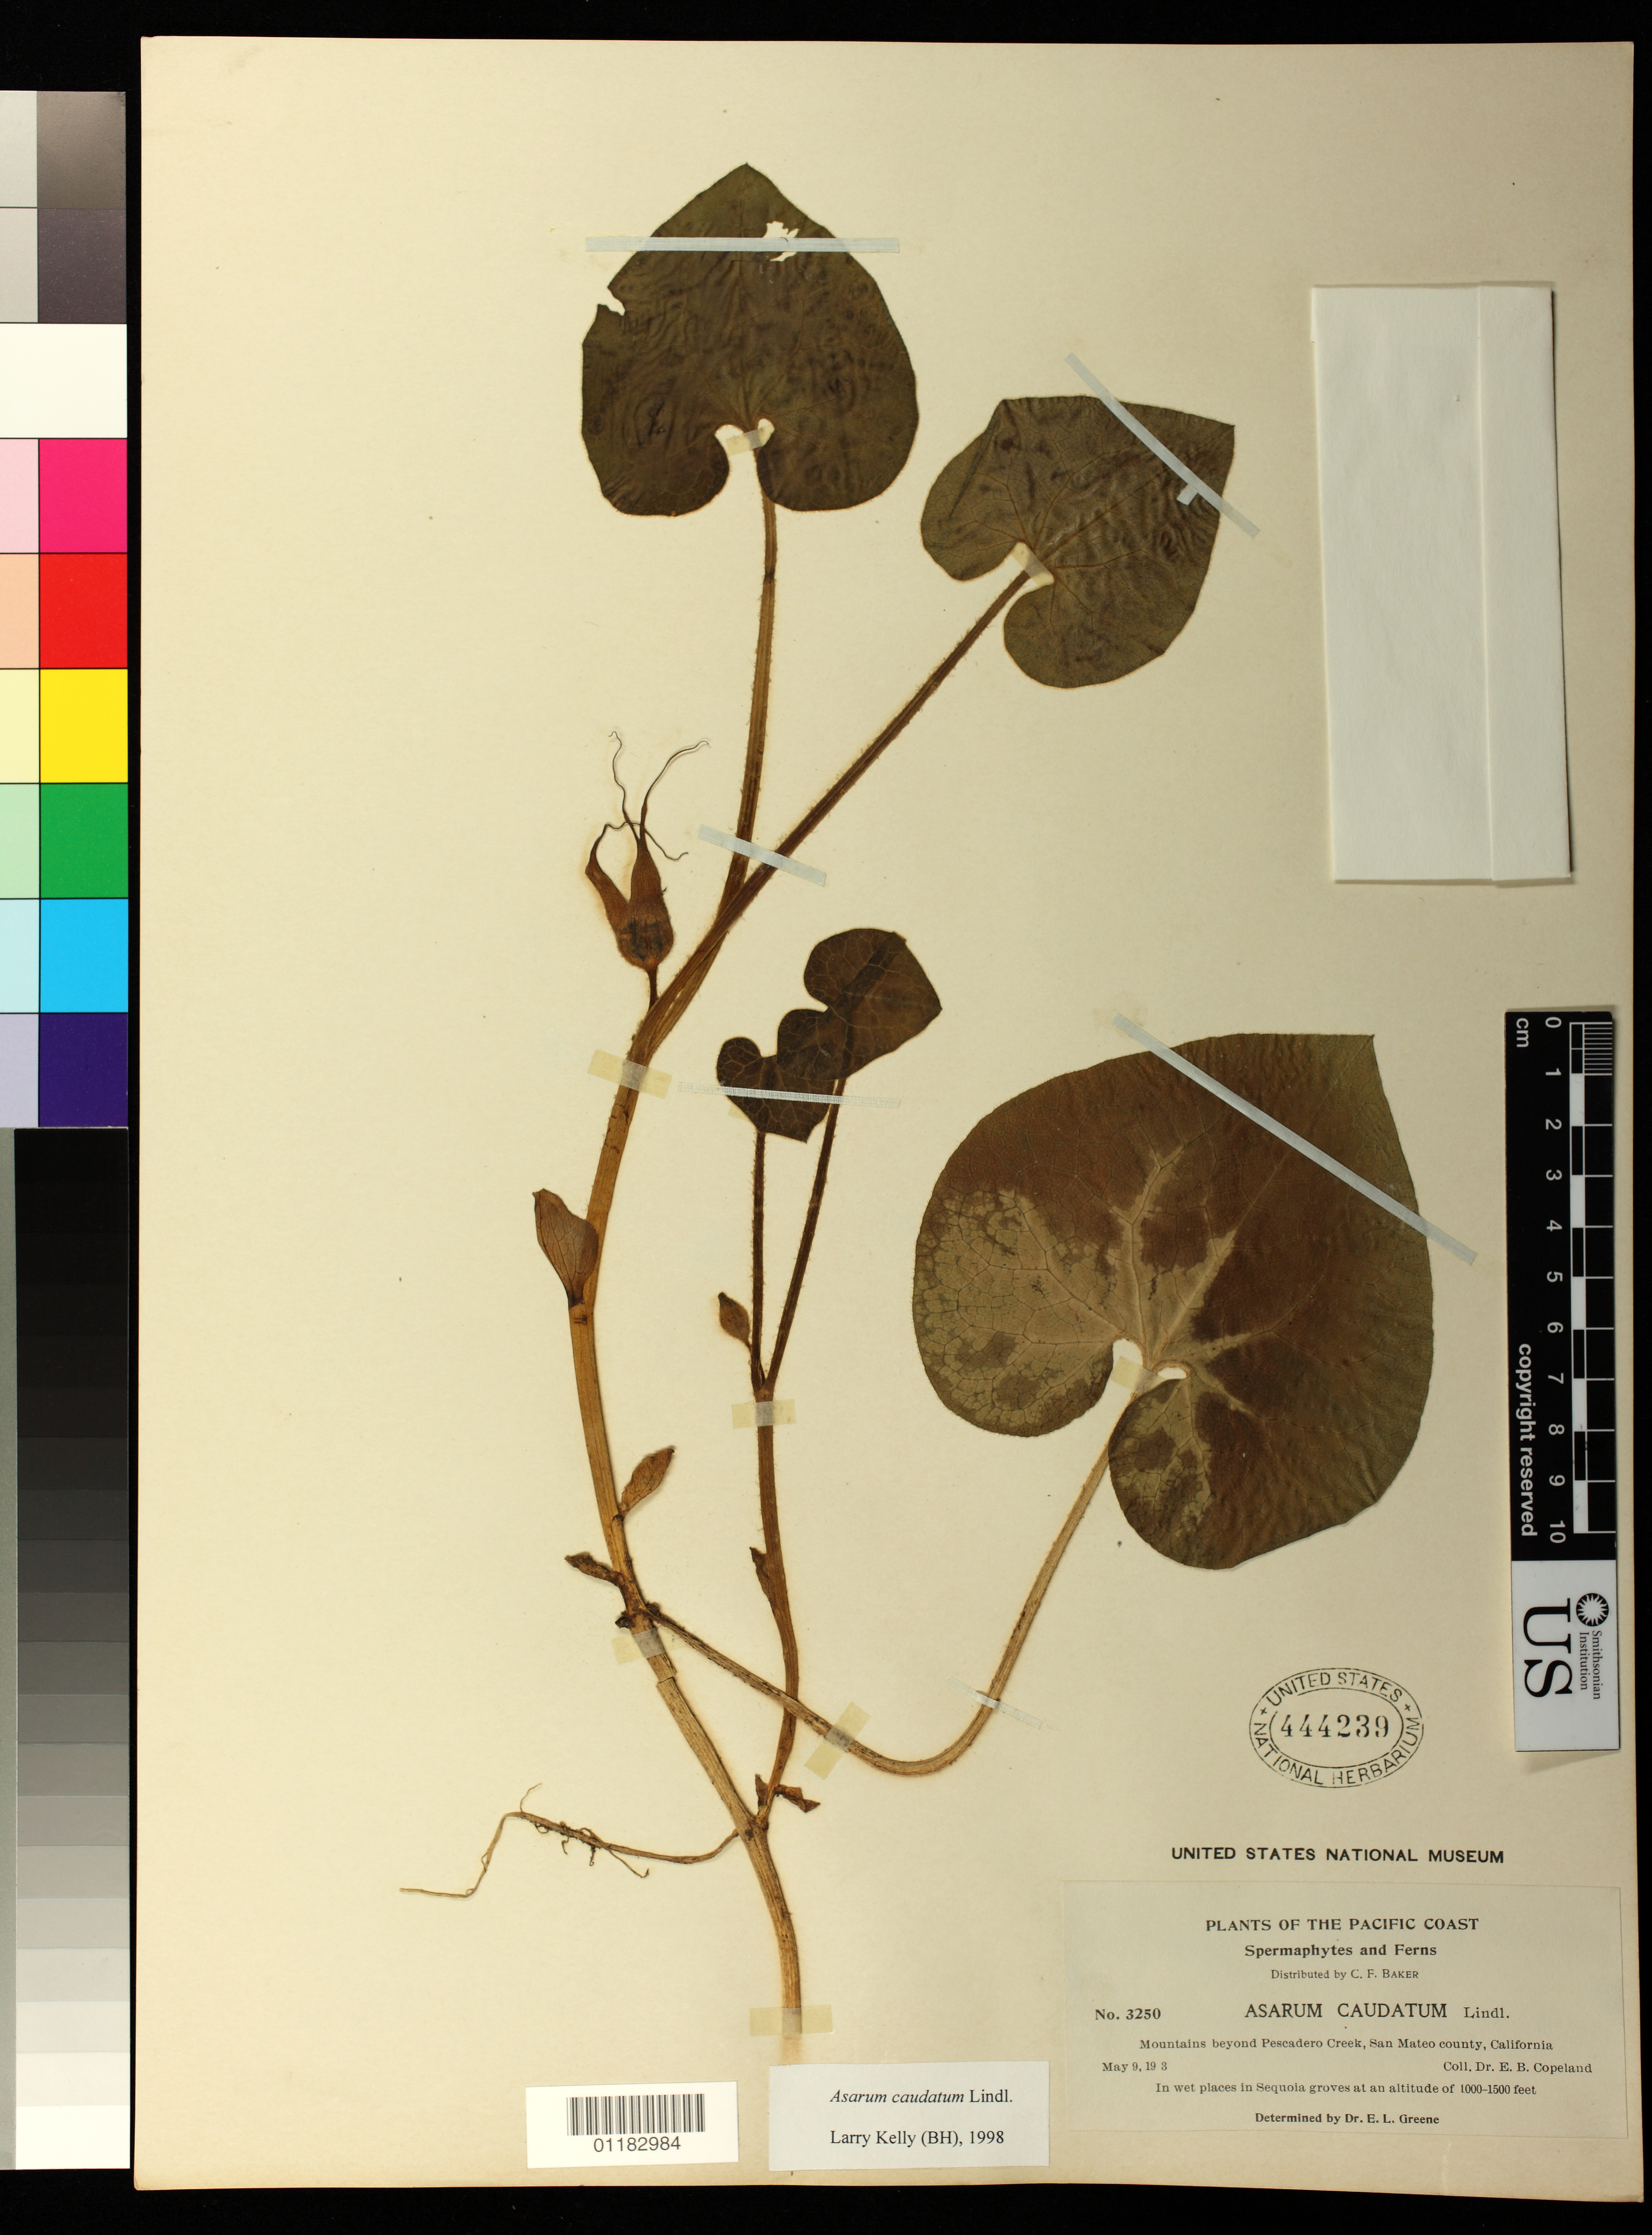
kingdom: Plantae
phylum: Tracheophyta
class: Magnoliopsida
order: Piperales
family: Aristolochiaceae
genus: Asarum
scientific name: Asarum caudatum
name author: Lindl.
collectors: E. B. Copeland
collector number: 3250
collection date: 1903-05-09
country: United States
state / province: California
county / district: San Mateo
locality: Mountains beyond Pescadero Creek, San Mateo County.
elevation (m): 305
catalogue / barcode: US 444239